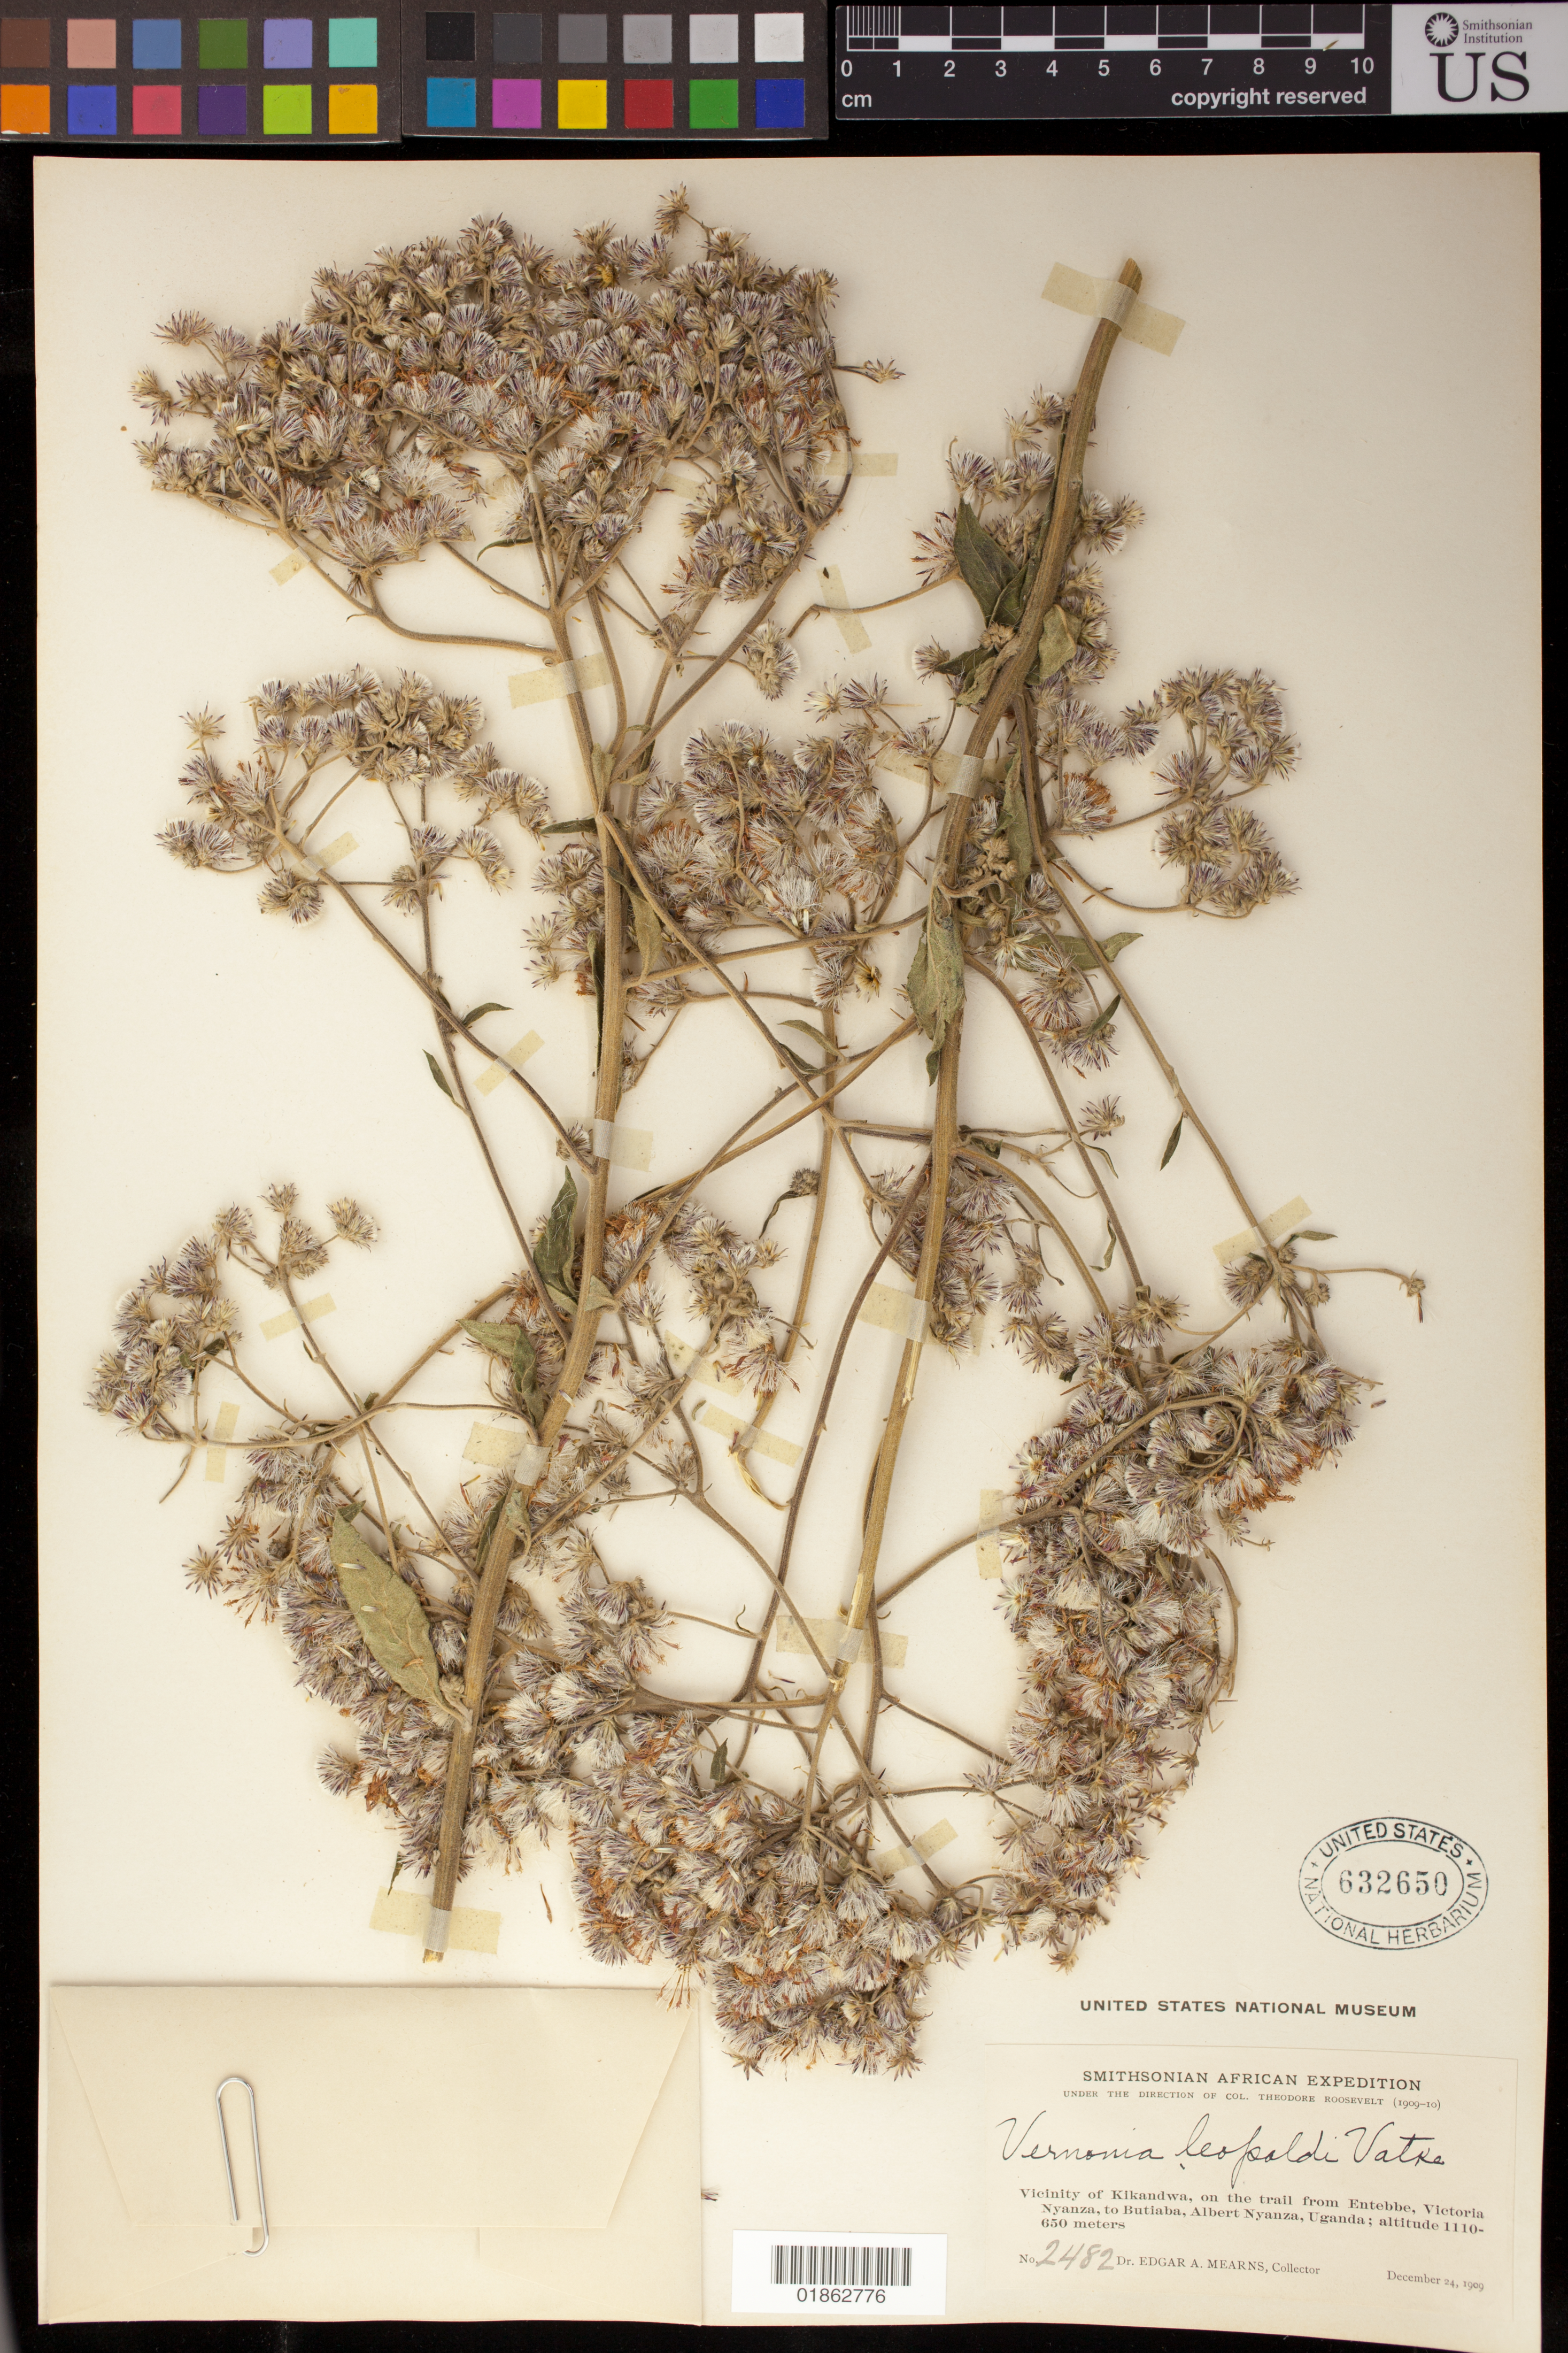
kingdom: Plantae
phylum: Tracheophyta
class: Magnoliopsida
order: Asterales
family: Asteraceae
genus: Vernonia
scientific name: Vernonia leopoldi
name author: Vatke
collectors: E. A. Mearns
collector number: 2482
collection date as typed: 24 Dec 1909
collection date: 1909-12-24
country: Uganda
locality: Vicinity of Kikandwa, on the trail from Entebbe, Victoria Nyanza, to Butiaba, Albert Nyanza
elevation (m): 1110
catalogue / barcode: US 632650